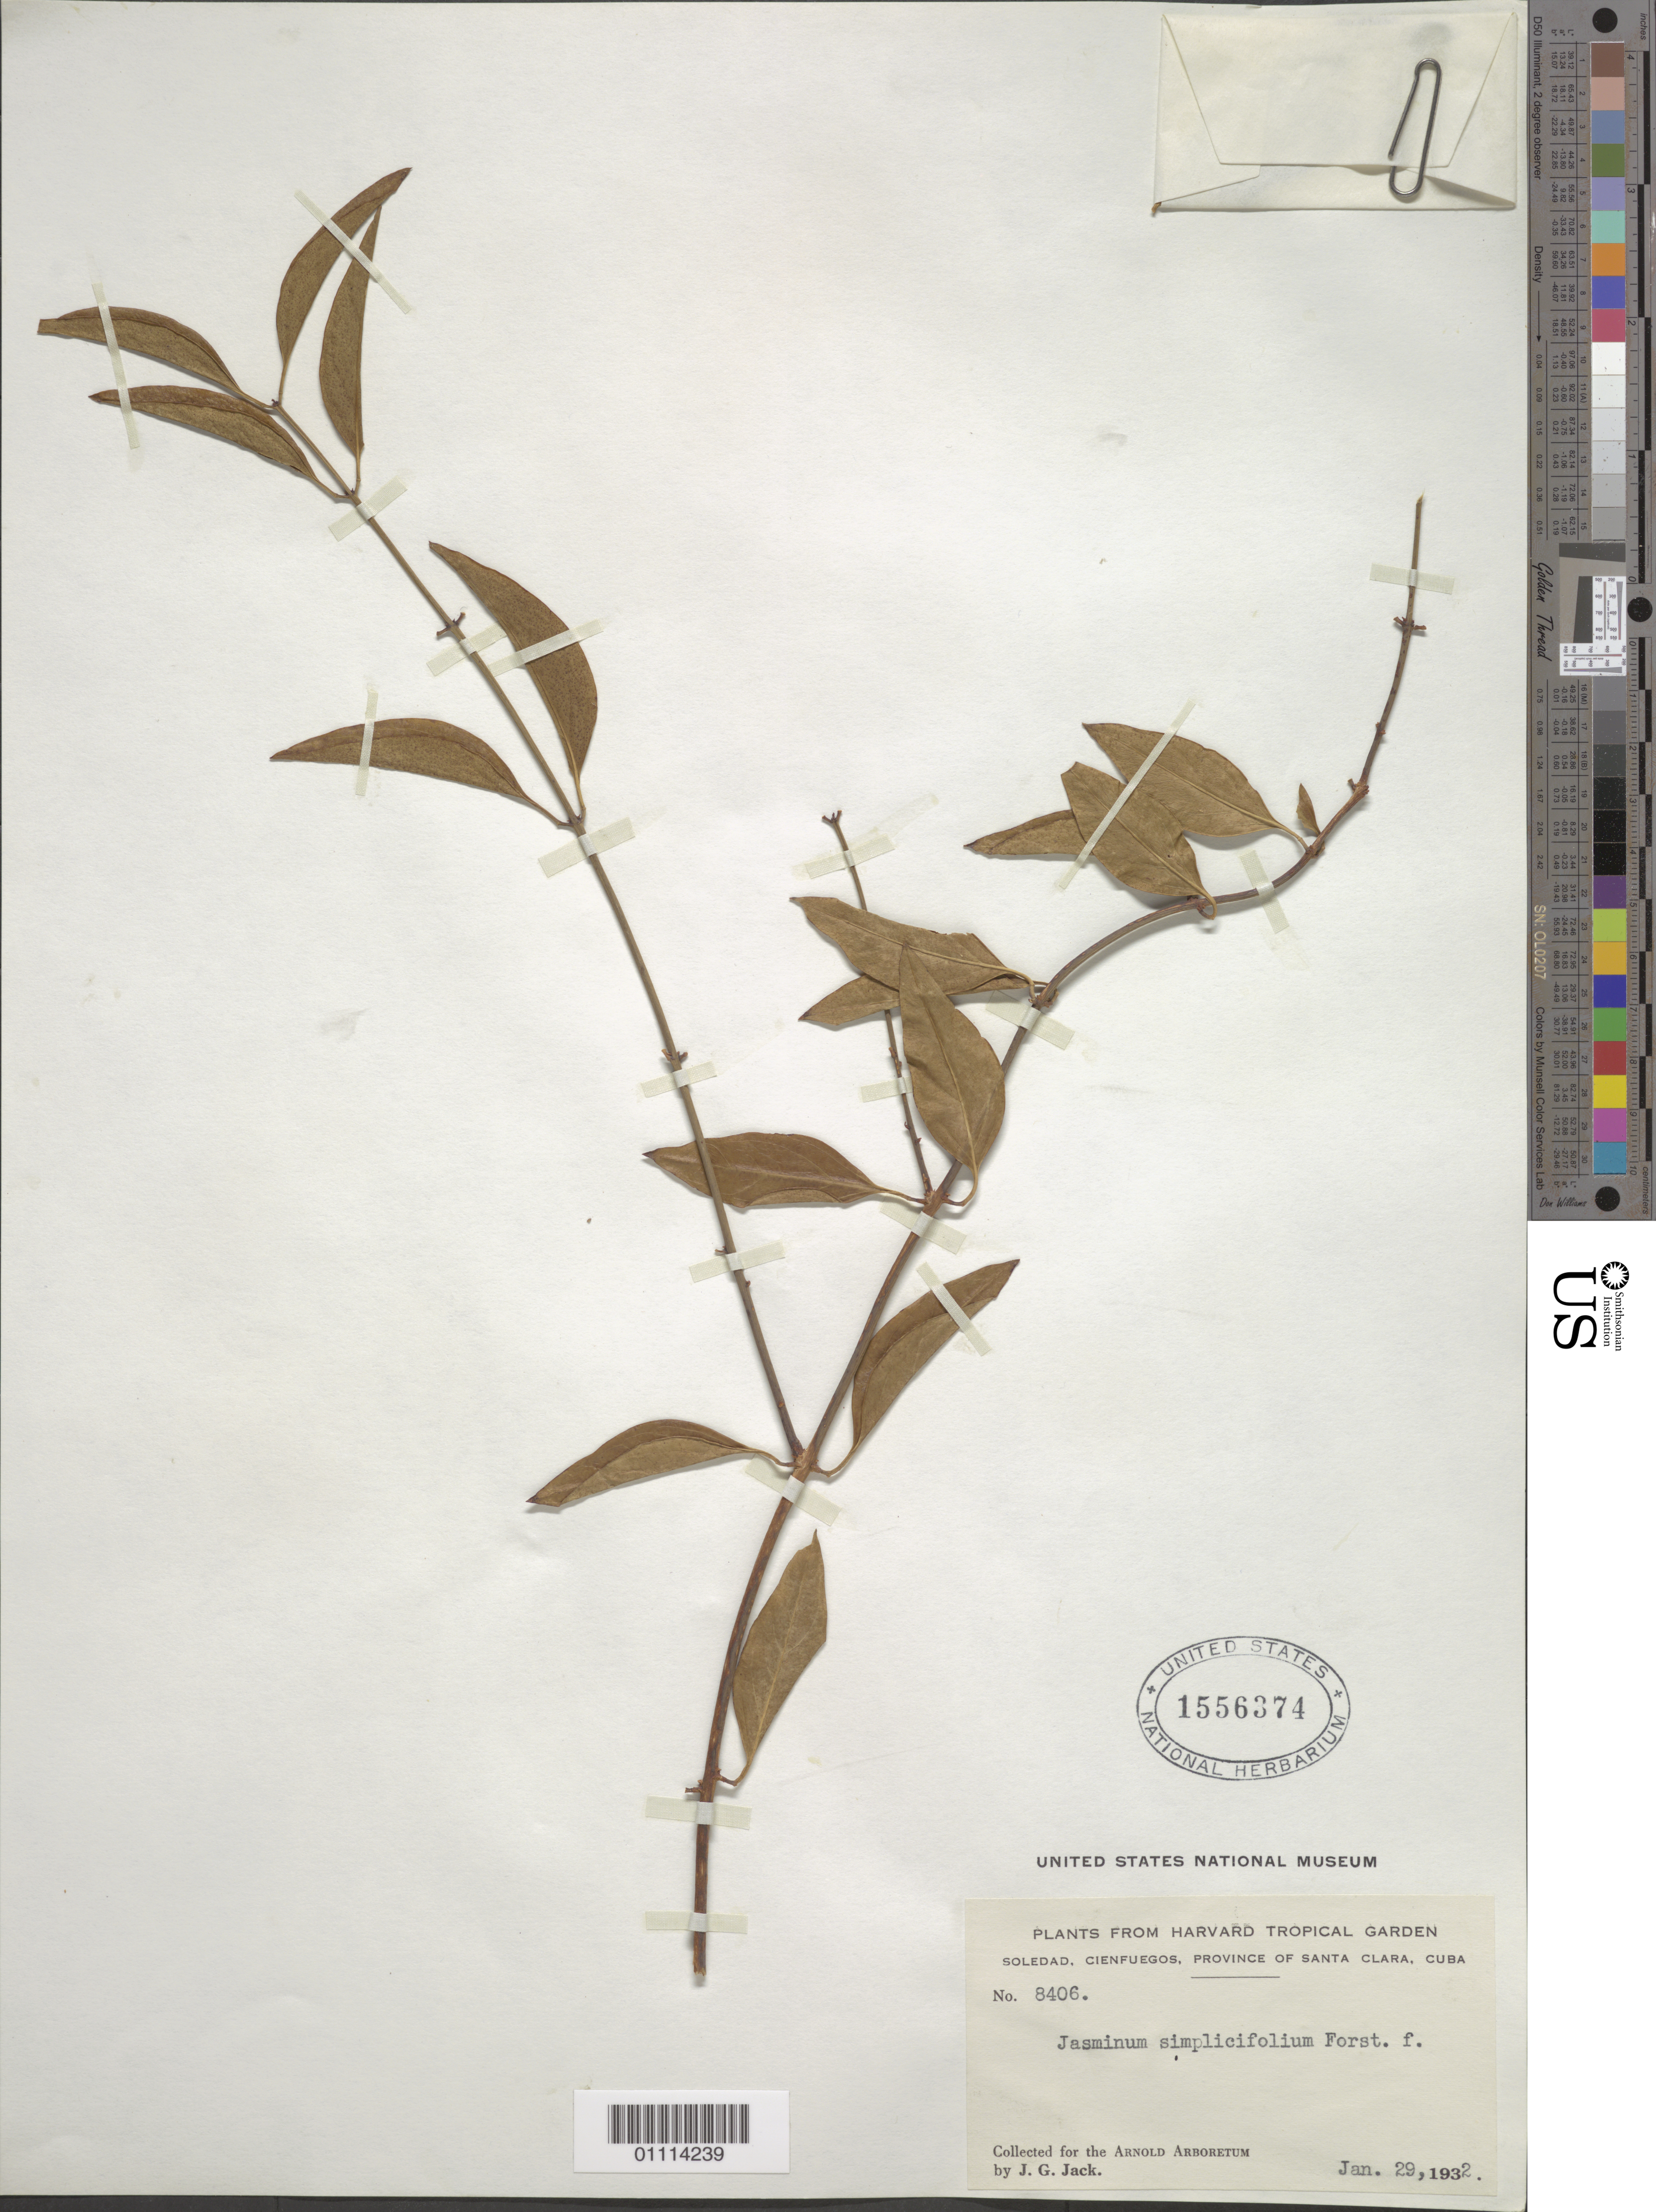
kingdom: Plantae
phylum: Tracheophyta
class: Magnoliopsida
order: Lamiales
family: Oleaceae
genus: Jasminum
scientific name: Jasminum simplicifolium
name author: G. Forst.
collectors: J. G. Jack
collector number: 8406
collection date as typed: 29 Jan 1932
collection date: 1932-01-29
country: Cuba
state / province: Cienfuegos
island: Cuba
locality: Soledad, Cienfuegos, Province of Santa Clara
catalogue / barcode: US 1556374